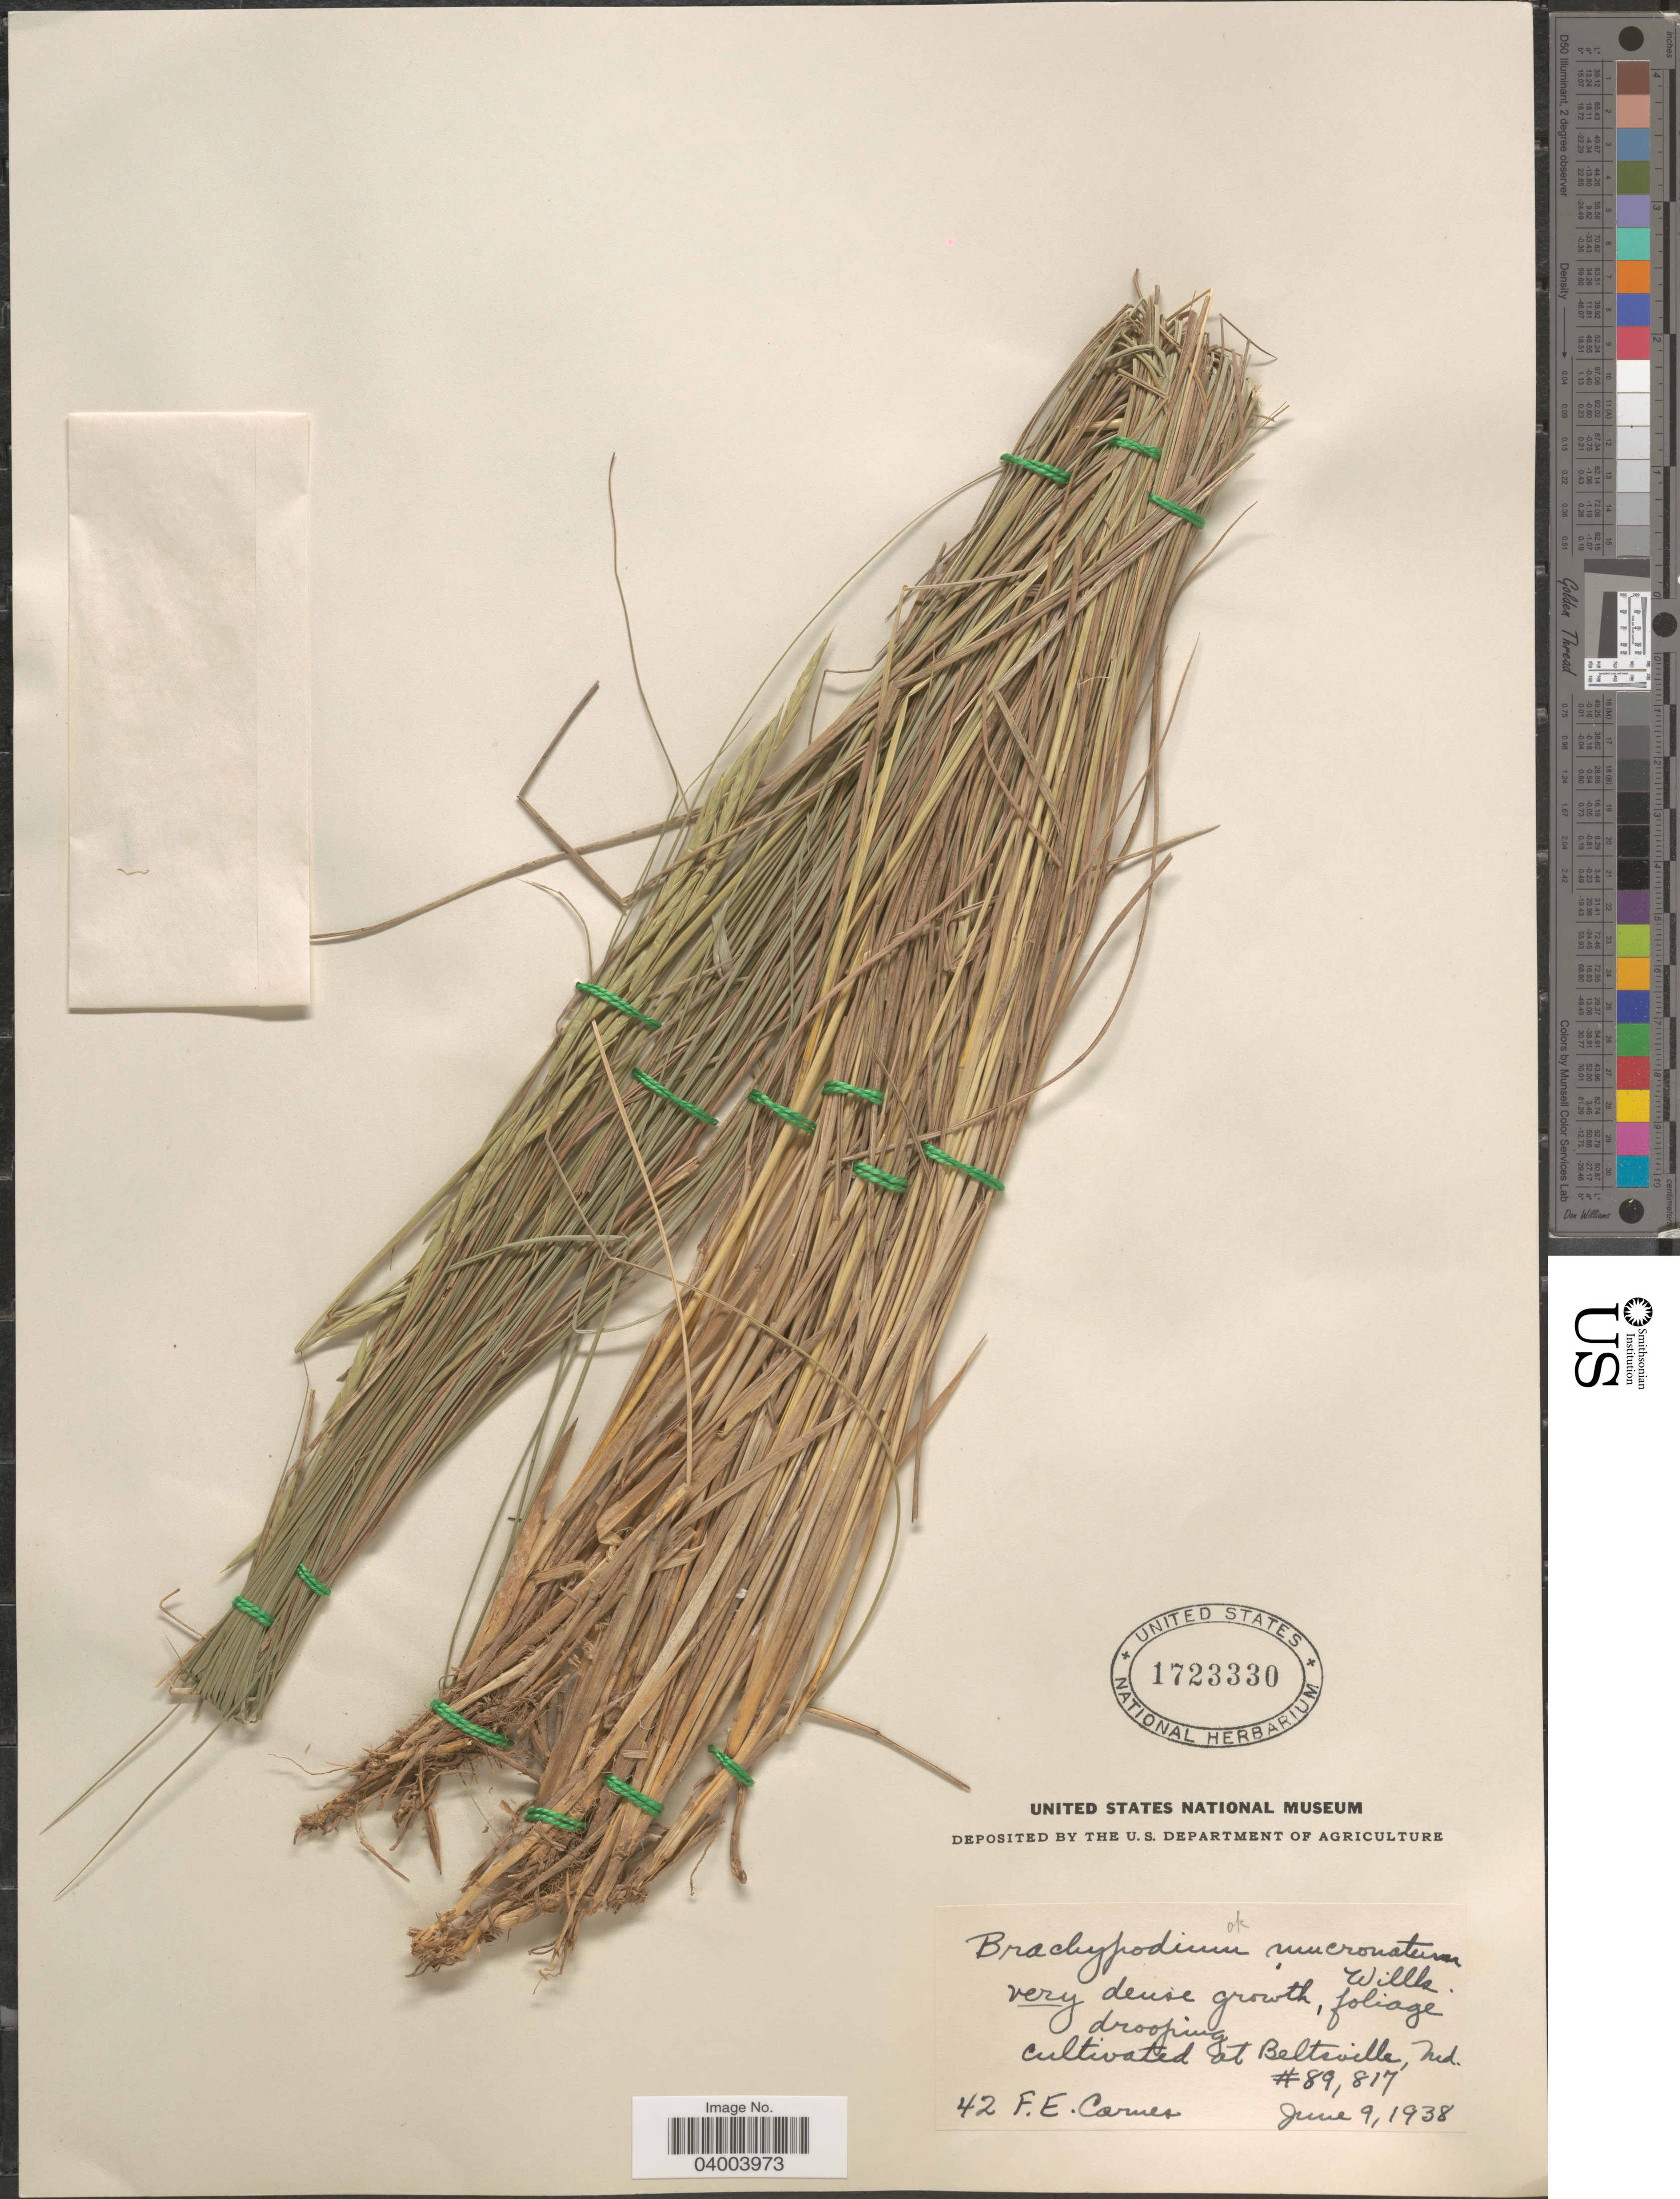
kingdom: Plantae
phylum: Tracheophyta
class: Liliopsida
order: Poales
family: Poaceae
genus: Brachypodium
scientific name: Brachypodium mucronatum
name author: Willk.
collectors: F. Carnes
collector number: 42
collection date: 1938-06-09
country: United States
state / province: Maryland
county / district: Prince George's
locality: Cultivated at Beltsville. #89,817.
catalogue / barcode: US 1723330